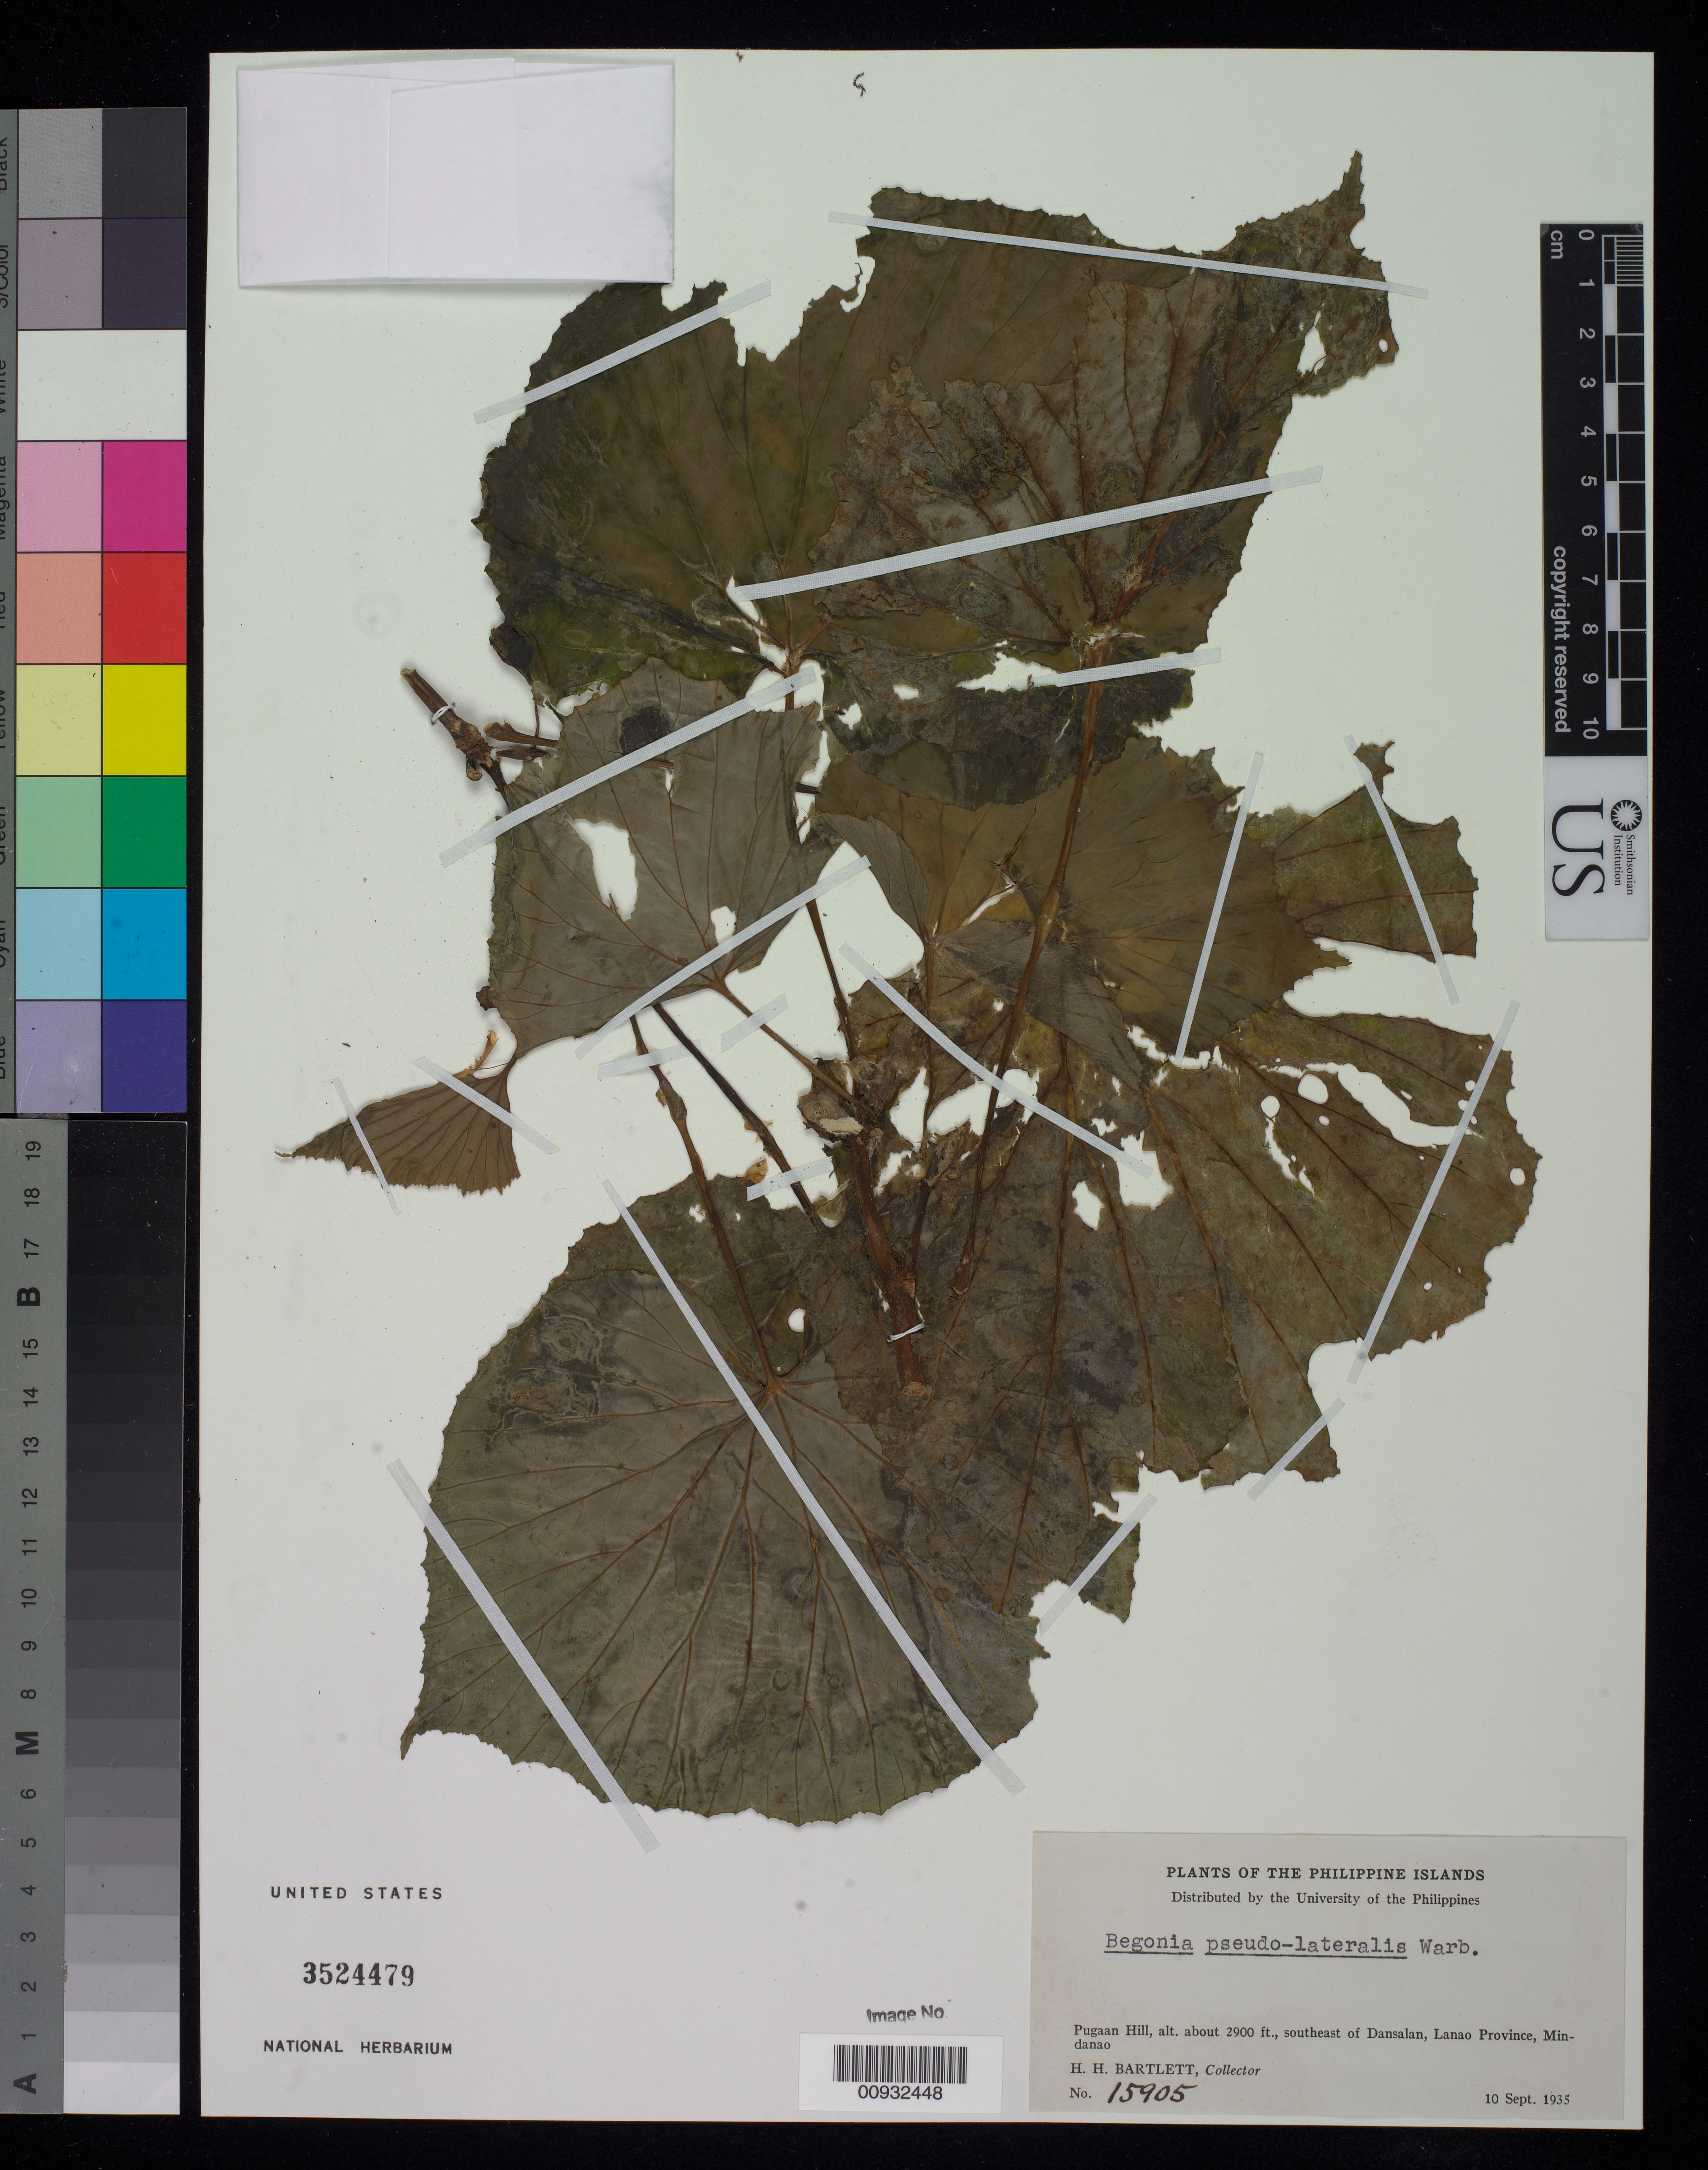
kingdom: Plantae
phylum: Tracheophyta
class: Magnoliopsida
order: Cucurbitales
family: Begoniaceae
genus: Begonia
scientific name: Begonia pseudolateralis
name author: Warb.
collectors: H. H. Bartlett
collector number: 15905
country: Philippines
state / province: Muslim Mindanao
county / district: Lanao del Sur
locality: Pugaan Hill, SE of Dansalan, Mindanao.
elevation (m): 884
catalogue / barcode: US 3524479